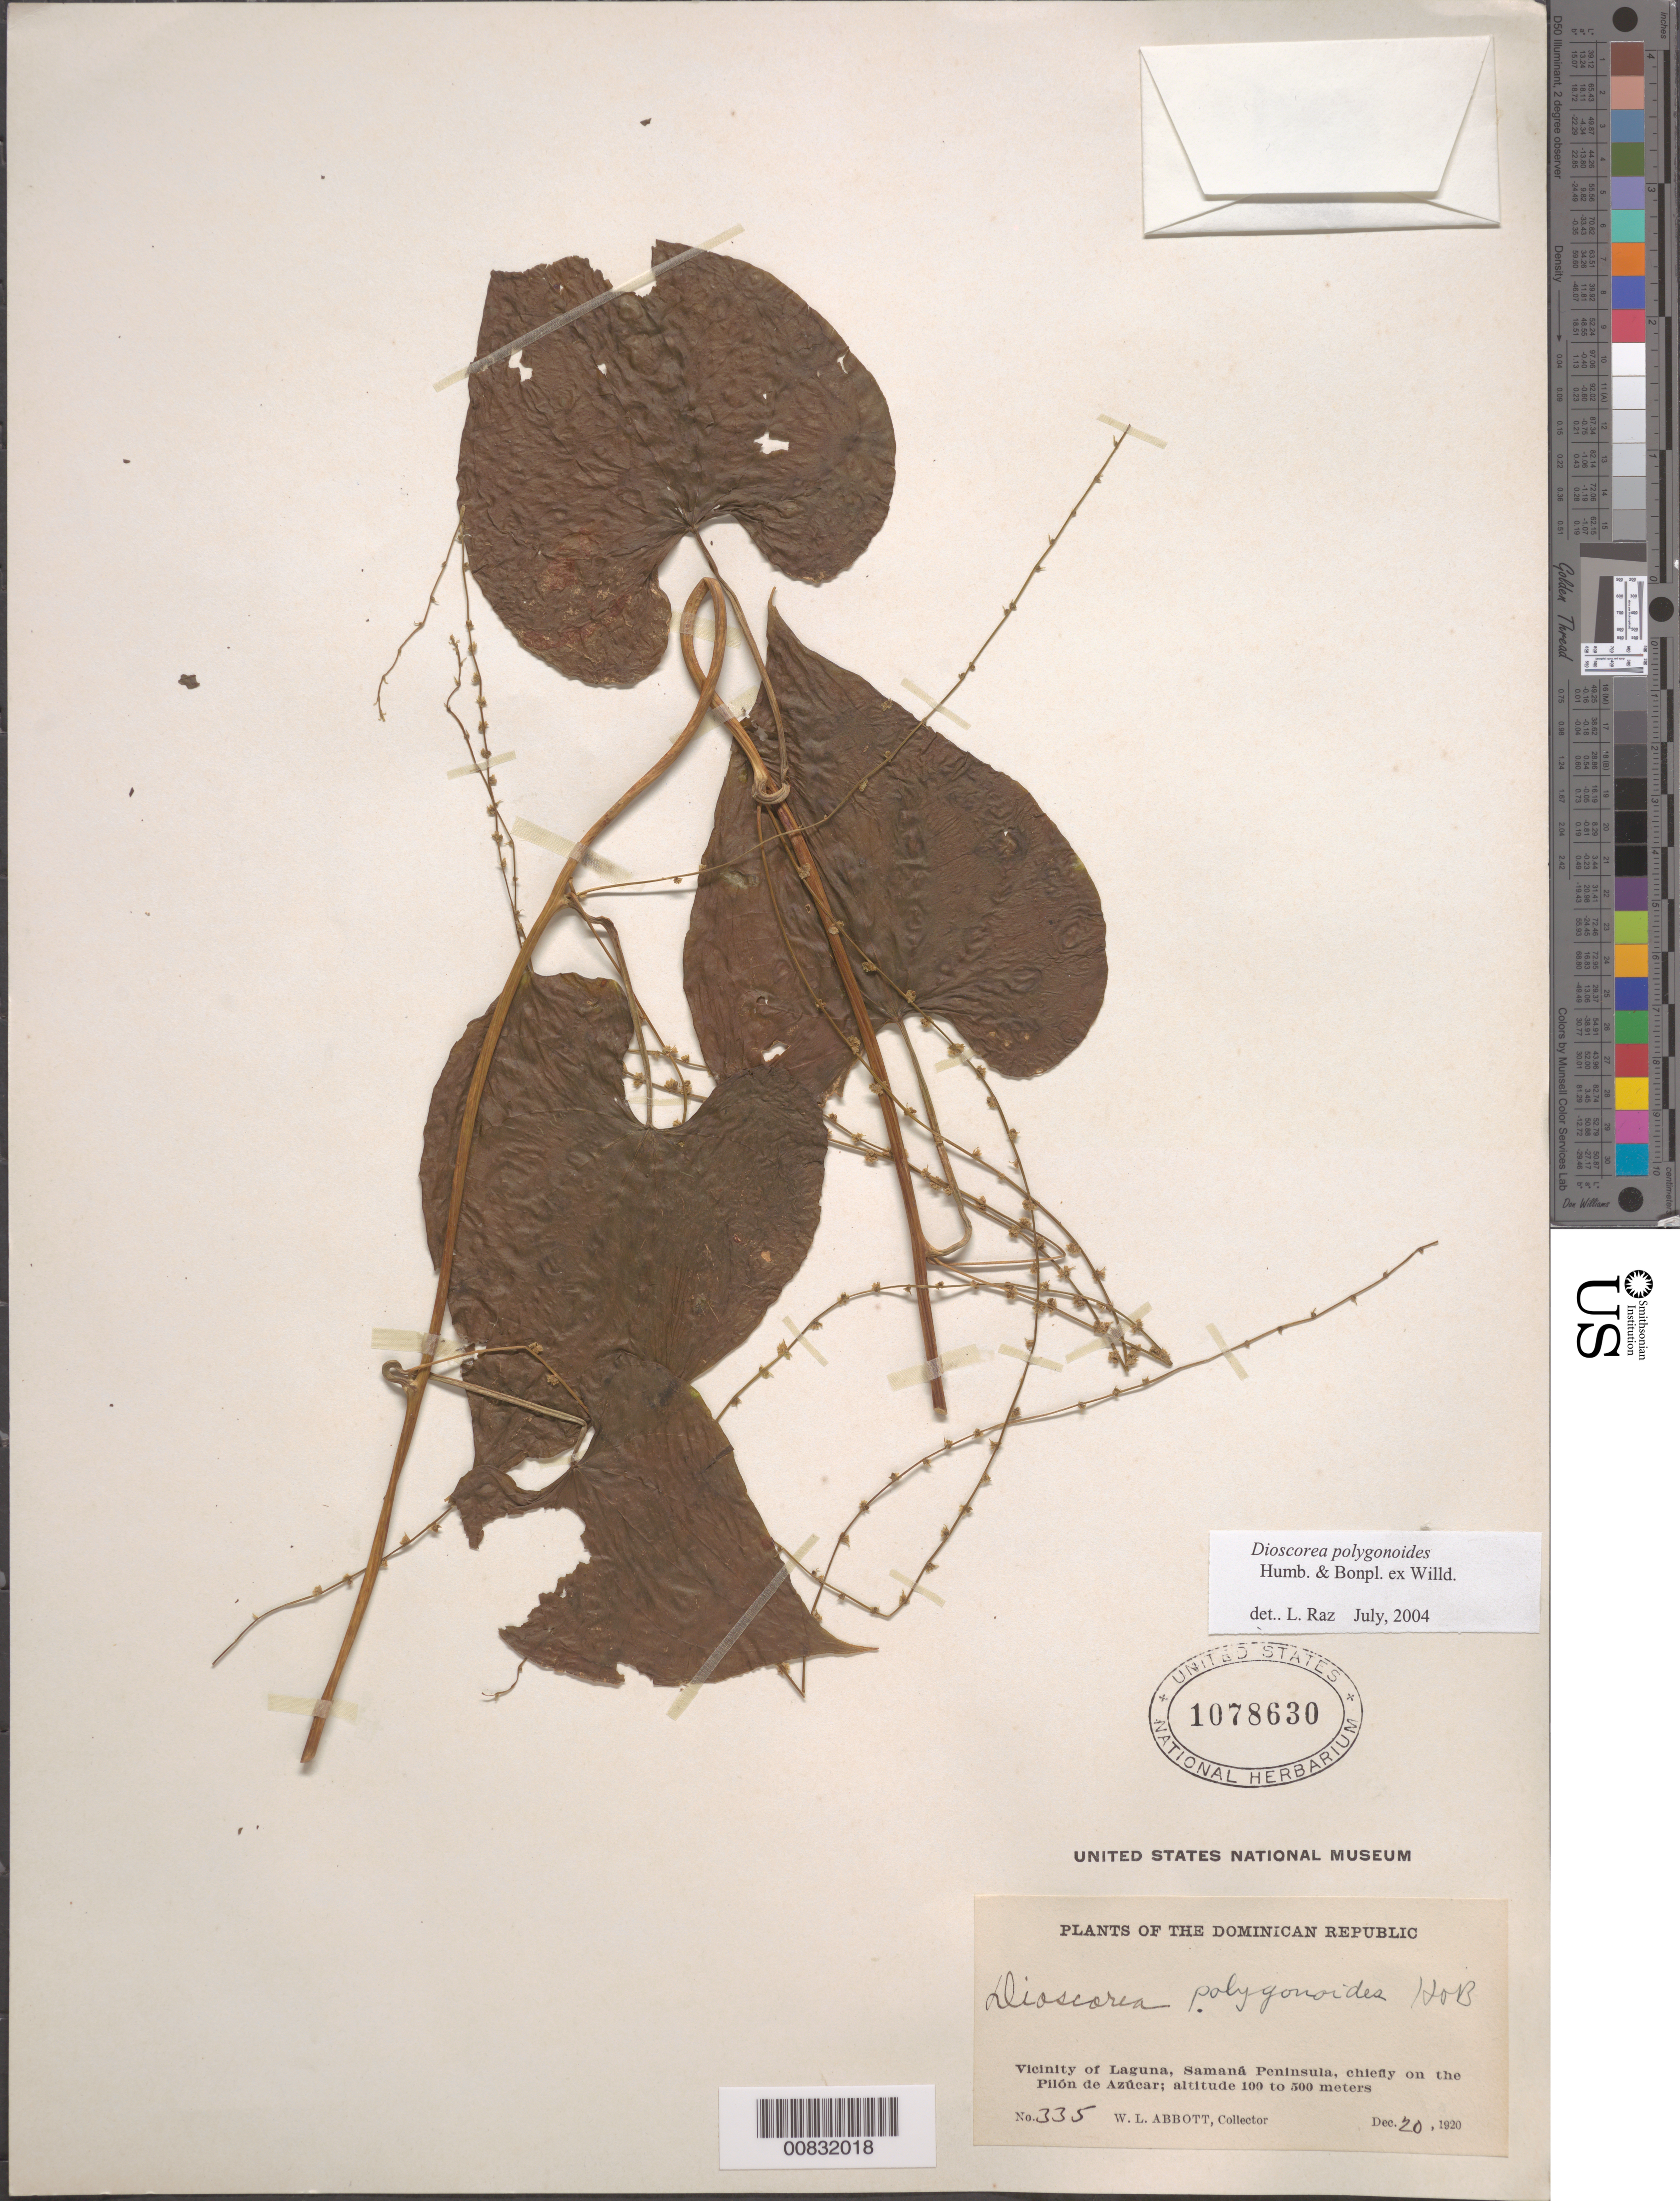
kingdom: Plantae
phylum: Tracheophyta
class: Liliopsida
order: Dioscoreales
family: Dioscoreaceae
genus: Dioscorea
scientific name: Dioscorea polygonoides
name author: Humb. & Bonpl. ex Willd.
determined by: Raz, Lauren, (K)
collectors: W. L. Abbott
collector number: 335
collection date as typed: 20 Dec 1920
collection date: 1920-12-20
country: Dominican Republic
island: Hispaniola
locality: Vicinity of Laguna, Samaná Península, chiefly on the Pilón de Azúcar.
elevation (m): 100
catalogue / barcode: US 1078630